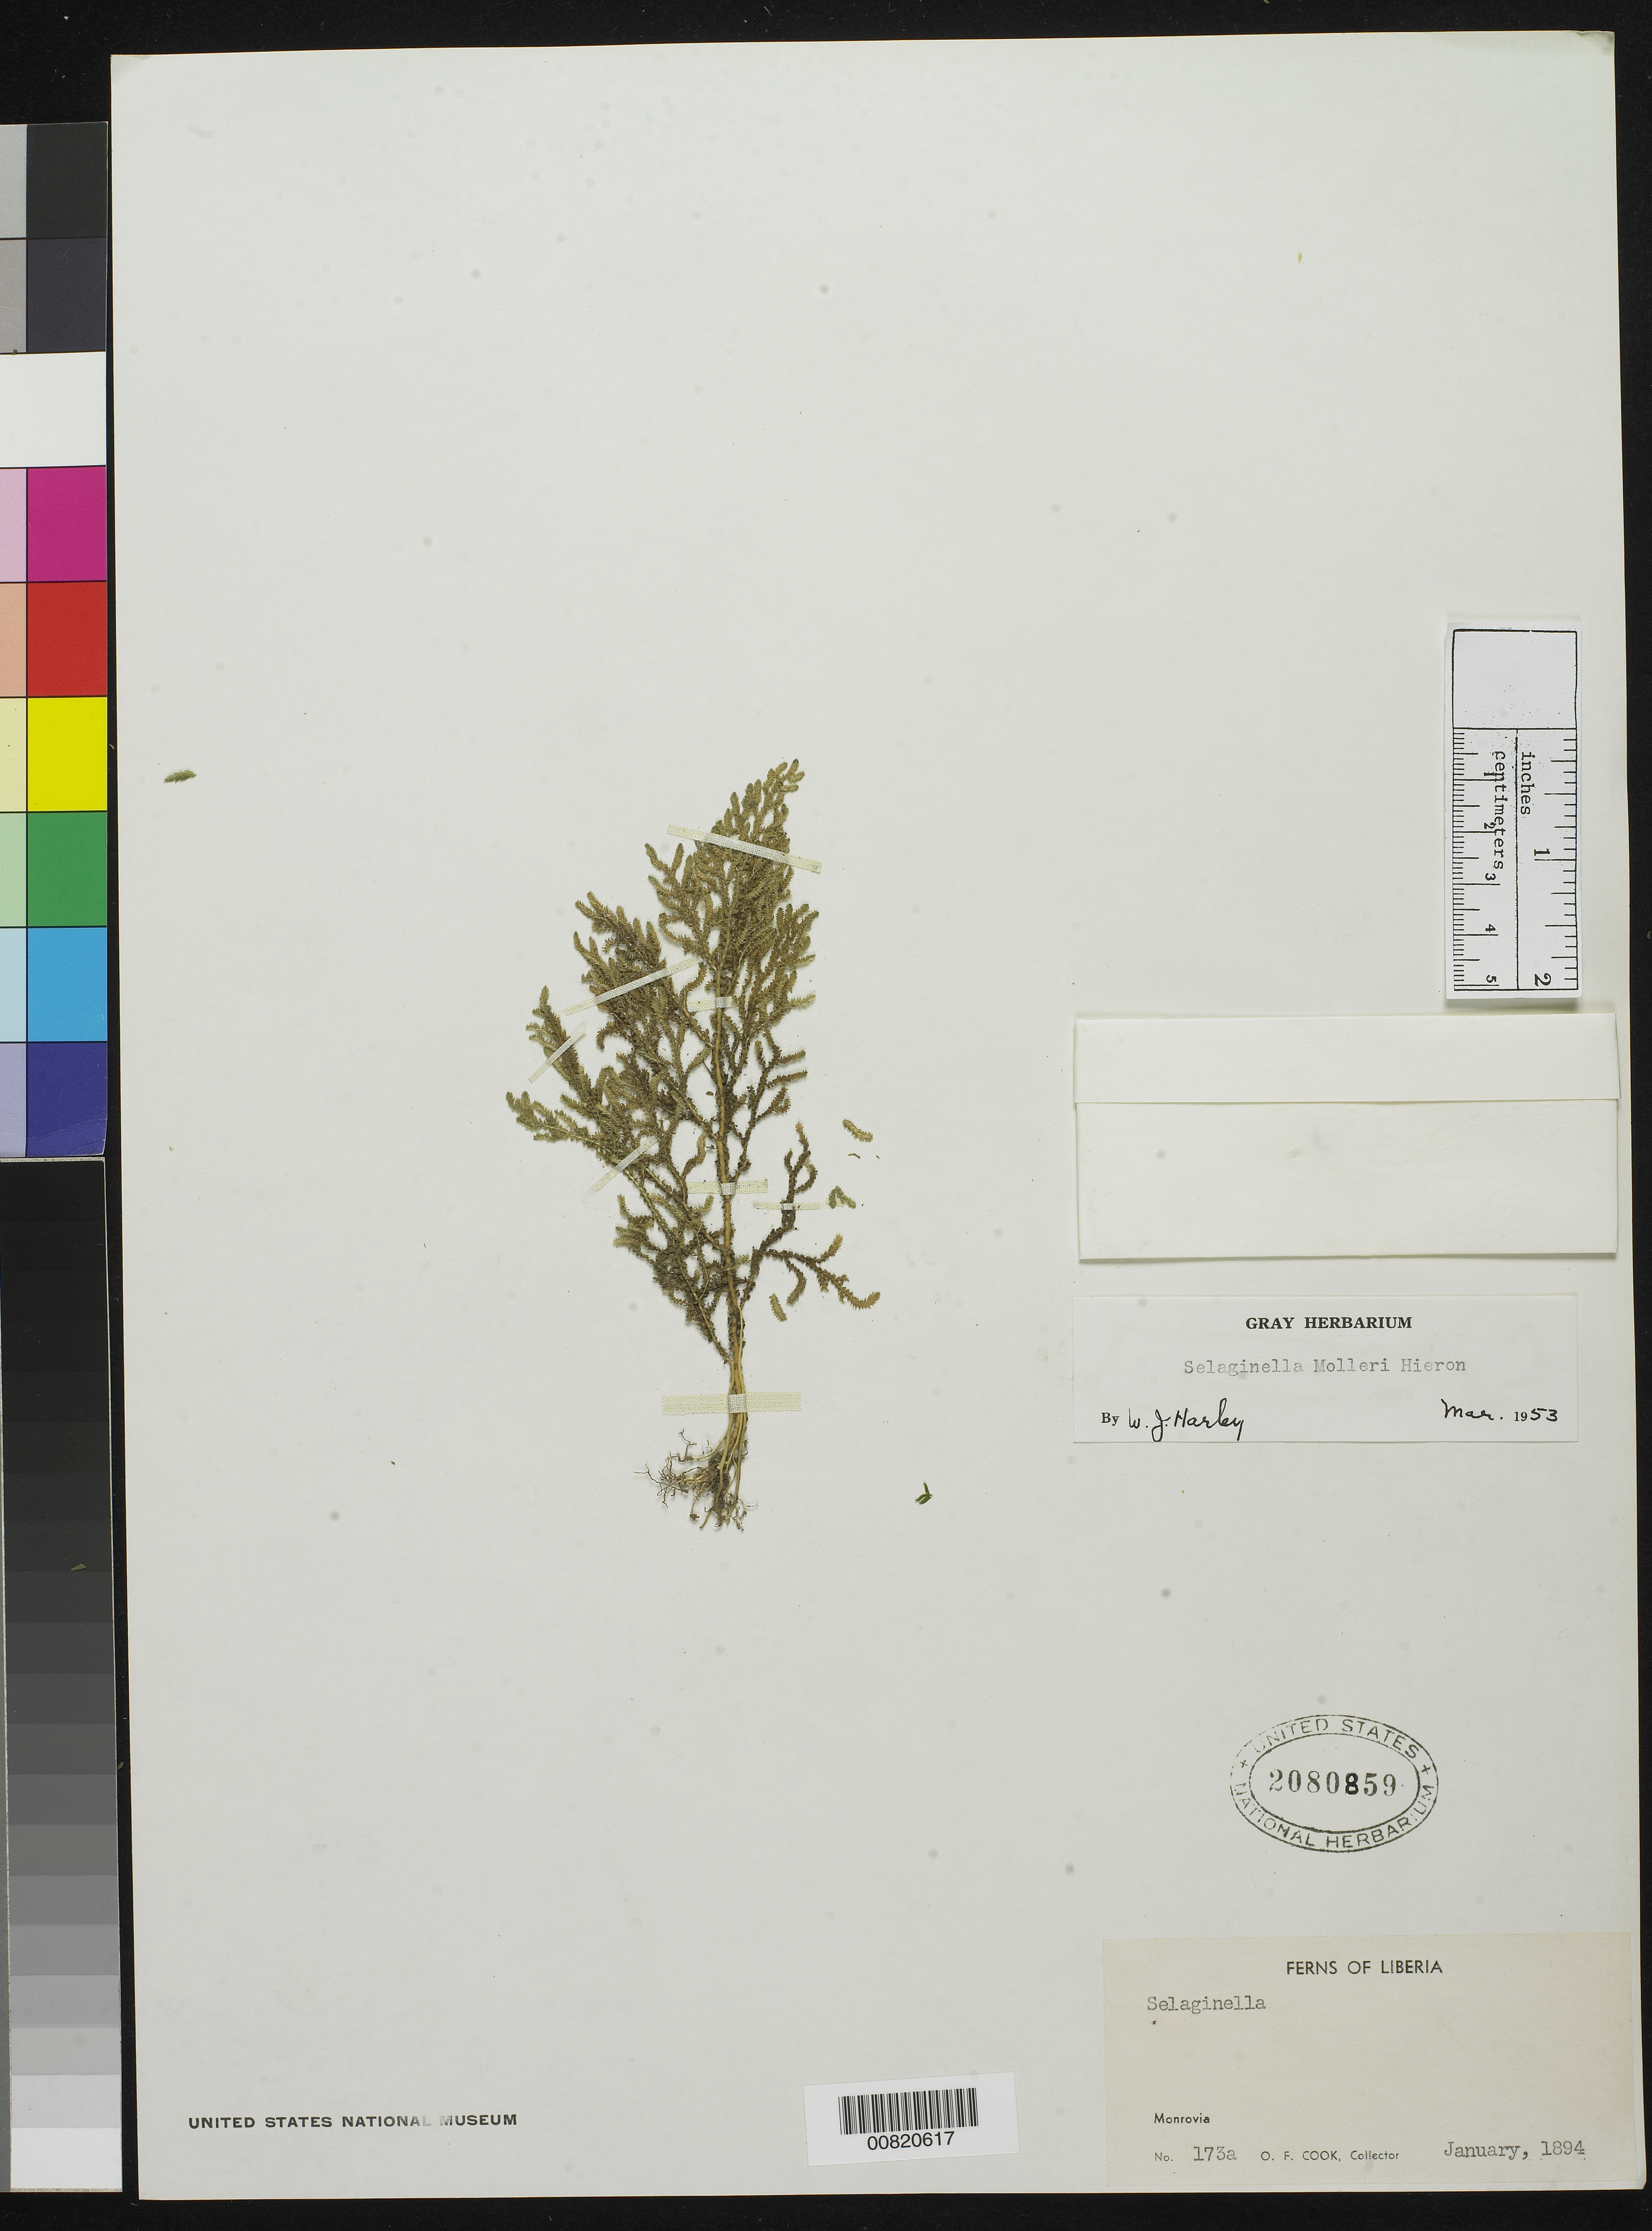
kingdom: Plantae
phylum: Tracheophyta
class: Lycopodiopsida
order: Selaginellales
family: Selaginellaceae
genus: Selaginella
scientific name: Selaginella molleri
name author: Hieron.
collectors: O. F. Cook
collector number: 175a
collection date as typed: Jan 1894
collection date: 1894-01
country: Liberia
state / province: Montserrado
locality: Monrovia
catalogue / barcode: US 2080859